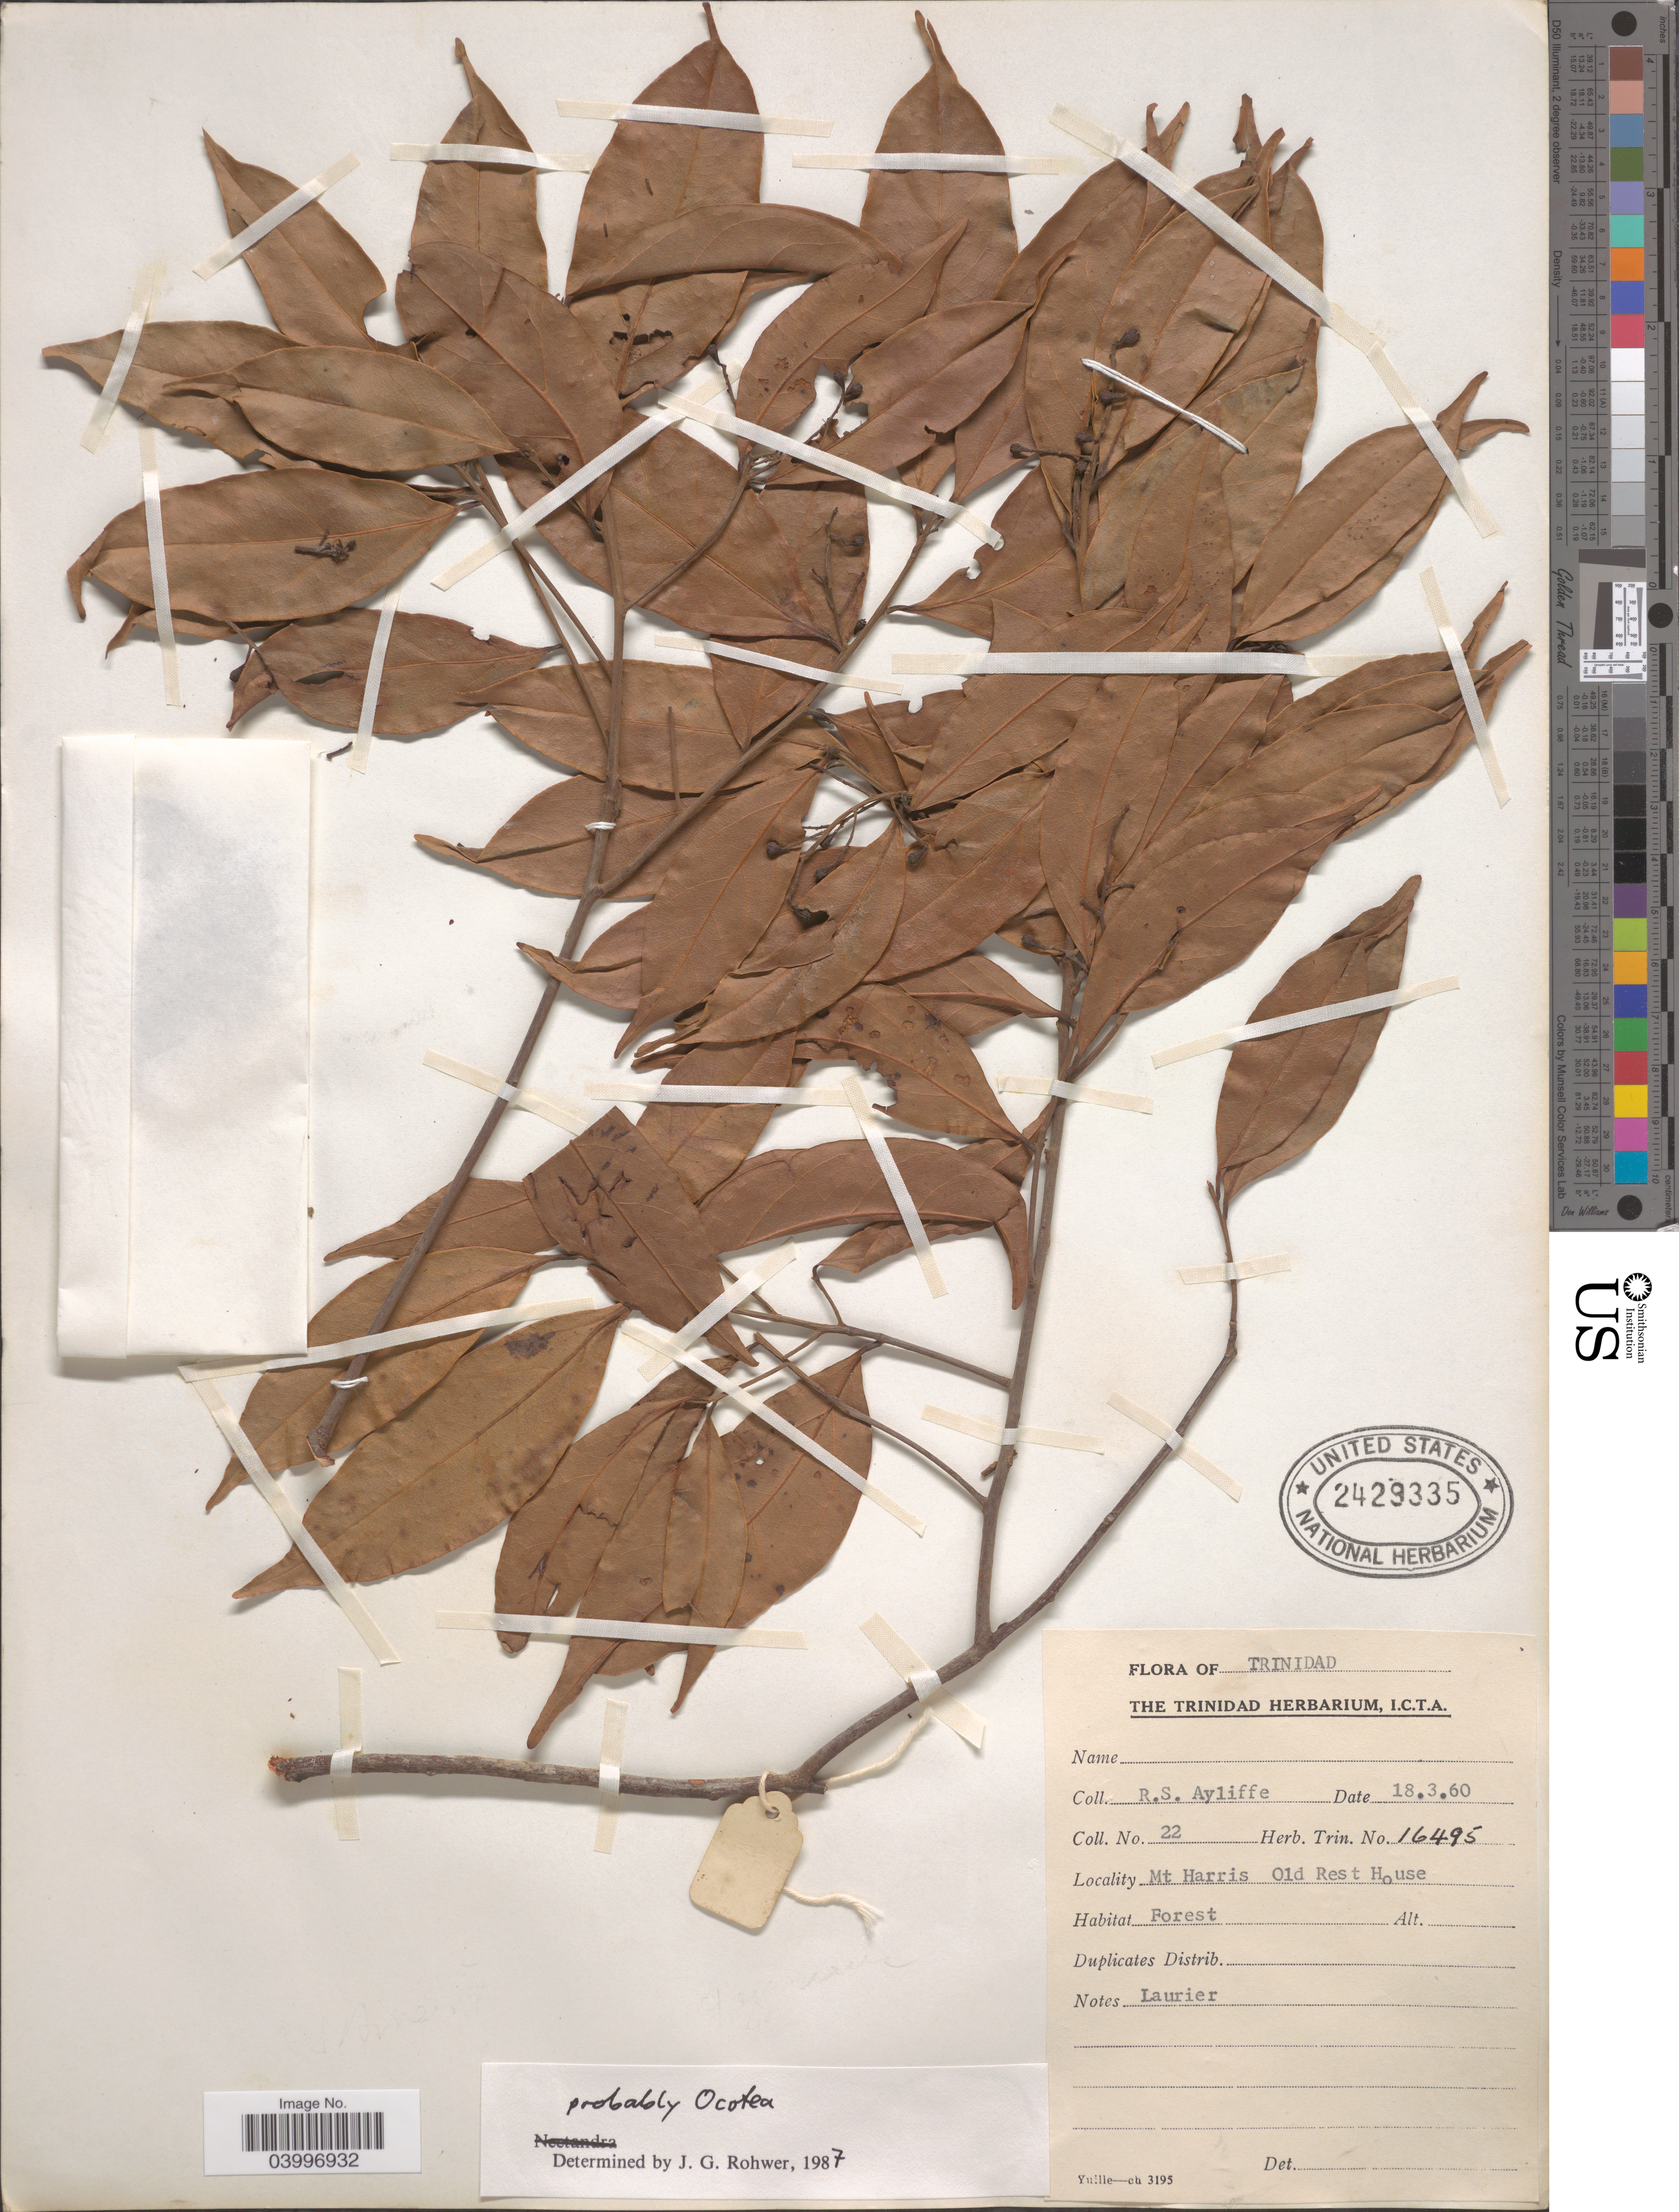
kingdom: Plantae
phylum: Tracheophyta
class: Magnoliopsida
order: Laurales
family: Lauraceae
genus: Ocotea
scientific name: Ocotea sp.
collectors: R. Ayliffe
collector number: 22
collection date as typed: Transcribed d/m/y: 18/3/60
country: Trinidad and Tobago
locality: Trinidad. Mt. Harris Old Rest House.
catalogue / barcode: US 2429335